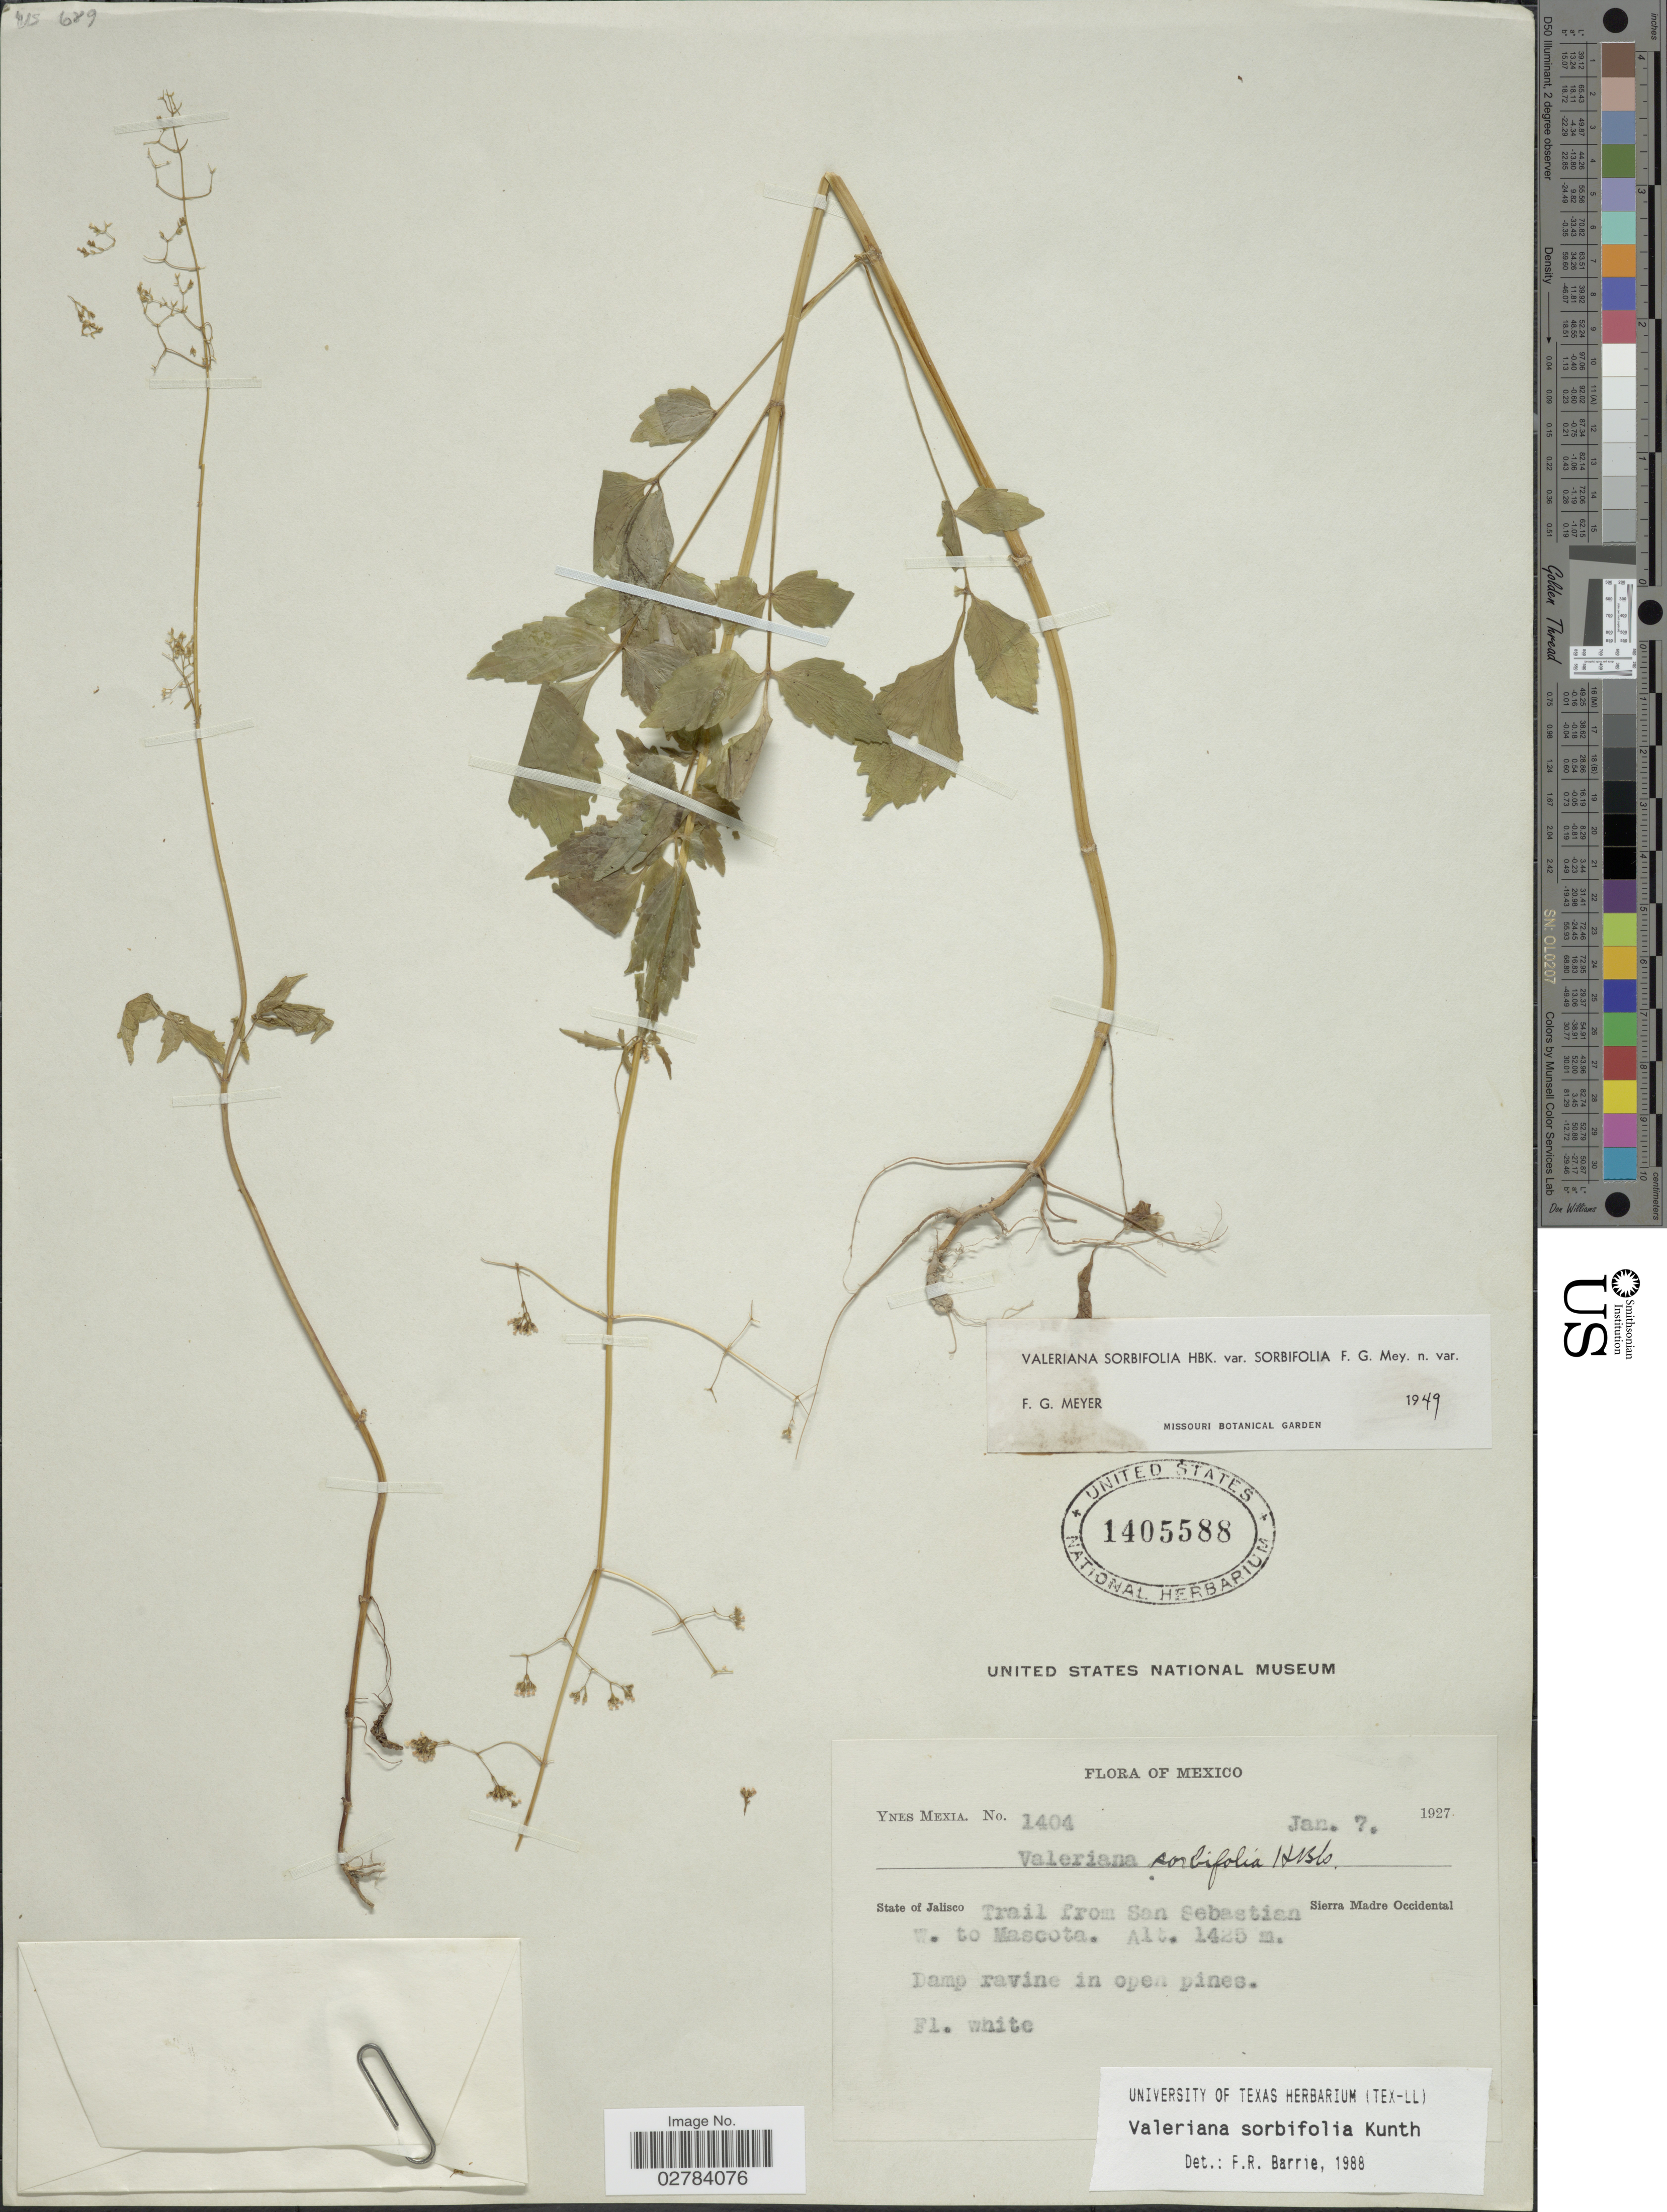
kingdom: Plantae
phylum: Tracheophyta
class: Magnoliopsida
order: Dipsacales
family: Caprifoliaceae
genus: Valeriana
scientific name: Valeriana sorbifolia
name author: Kunth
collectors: Y. Mexia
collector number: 1404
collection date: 1927-01-07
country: Mexico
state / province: Jalisco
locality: Trail from San Sebastian, Sierra Madre Occidental, W. to Mascota.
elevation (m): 1425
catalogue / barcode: US 1405588